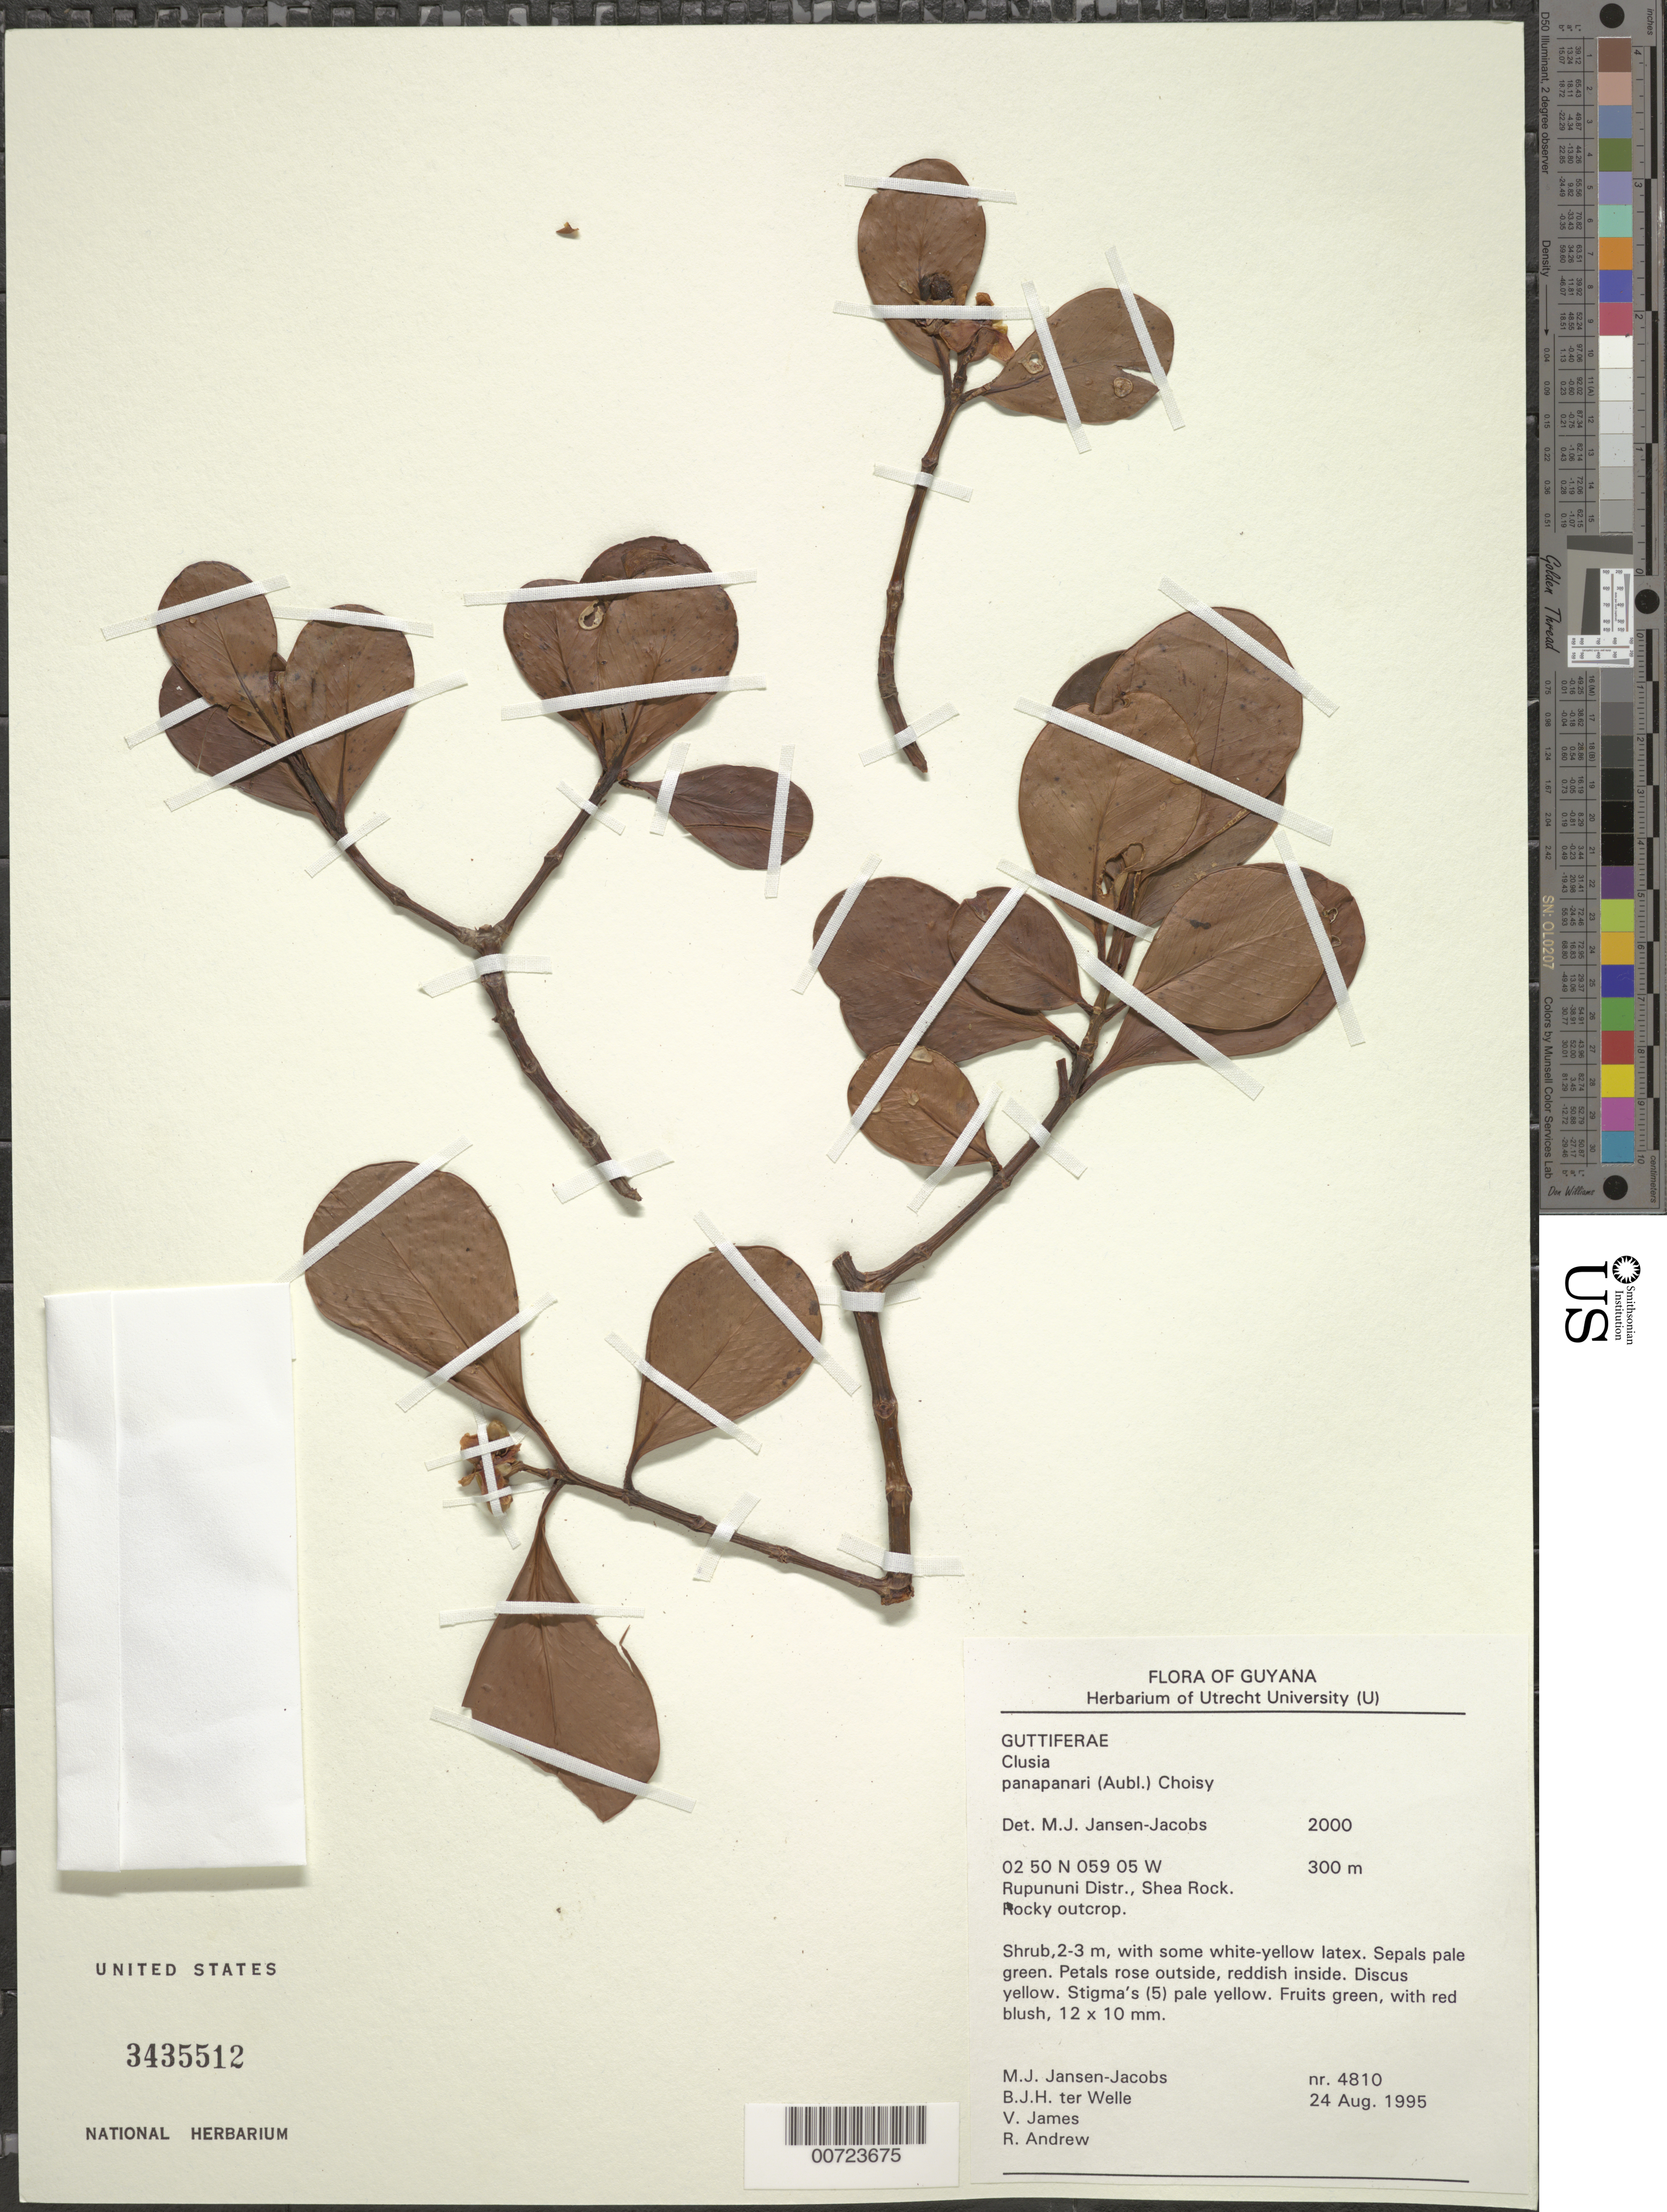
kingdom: Plantae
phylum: Tracheophyta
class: Magnoliopsida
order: Malpighiales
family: Clusiaceae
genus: Clusia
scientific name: Clusia panapanari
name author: (Aubl.) Choisy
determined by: Jansen-Jacobs, M. J., (U), Nationaal Herbarium Nederland, Utrecht University branch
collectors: M. J. Jansen-Jacobs, B. Welle, V. James & R. Andrew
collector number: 4810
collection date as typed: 24-Aug-95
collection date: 1995-08-24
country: Guyana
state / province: U. Takutu-U. Essequibo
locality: Shea Rock, Rupununi Dist.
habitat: Rocky outcrop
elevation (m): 300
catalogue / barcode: US 3435512